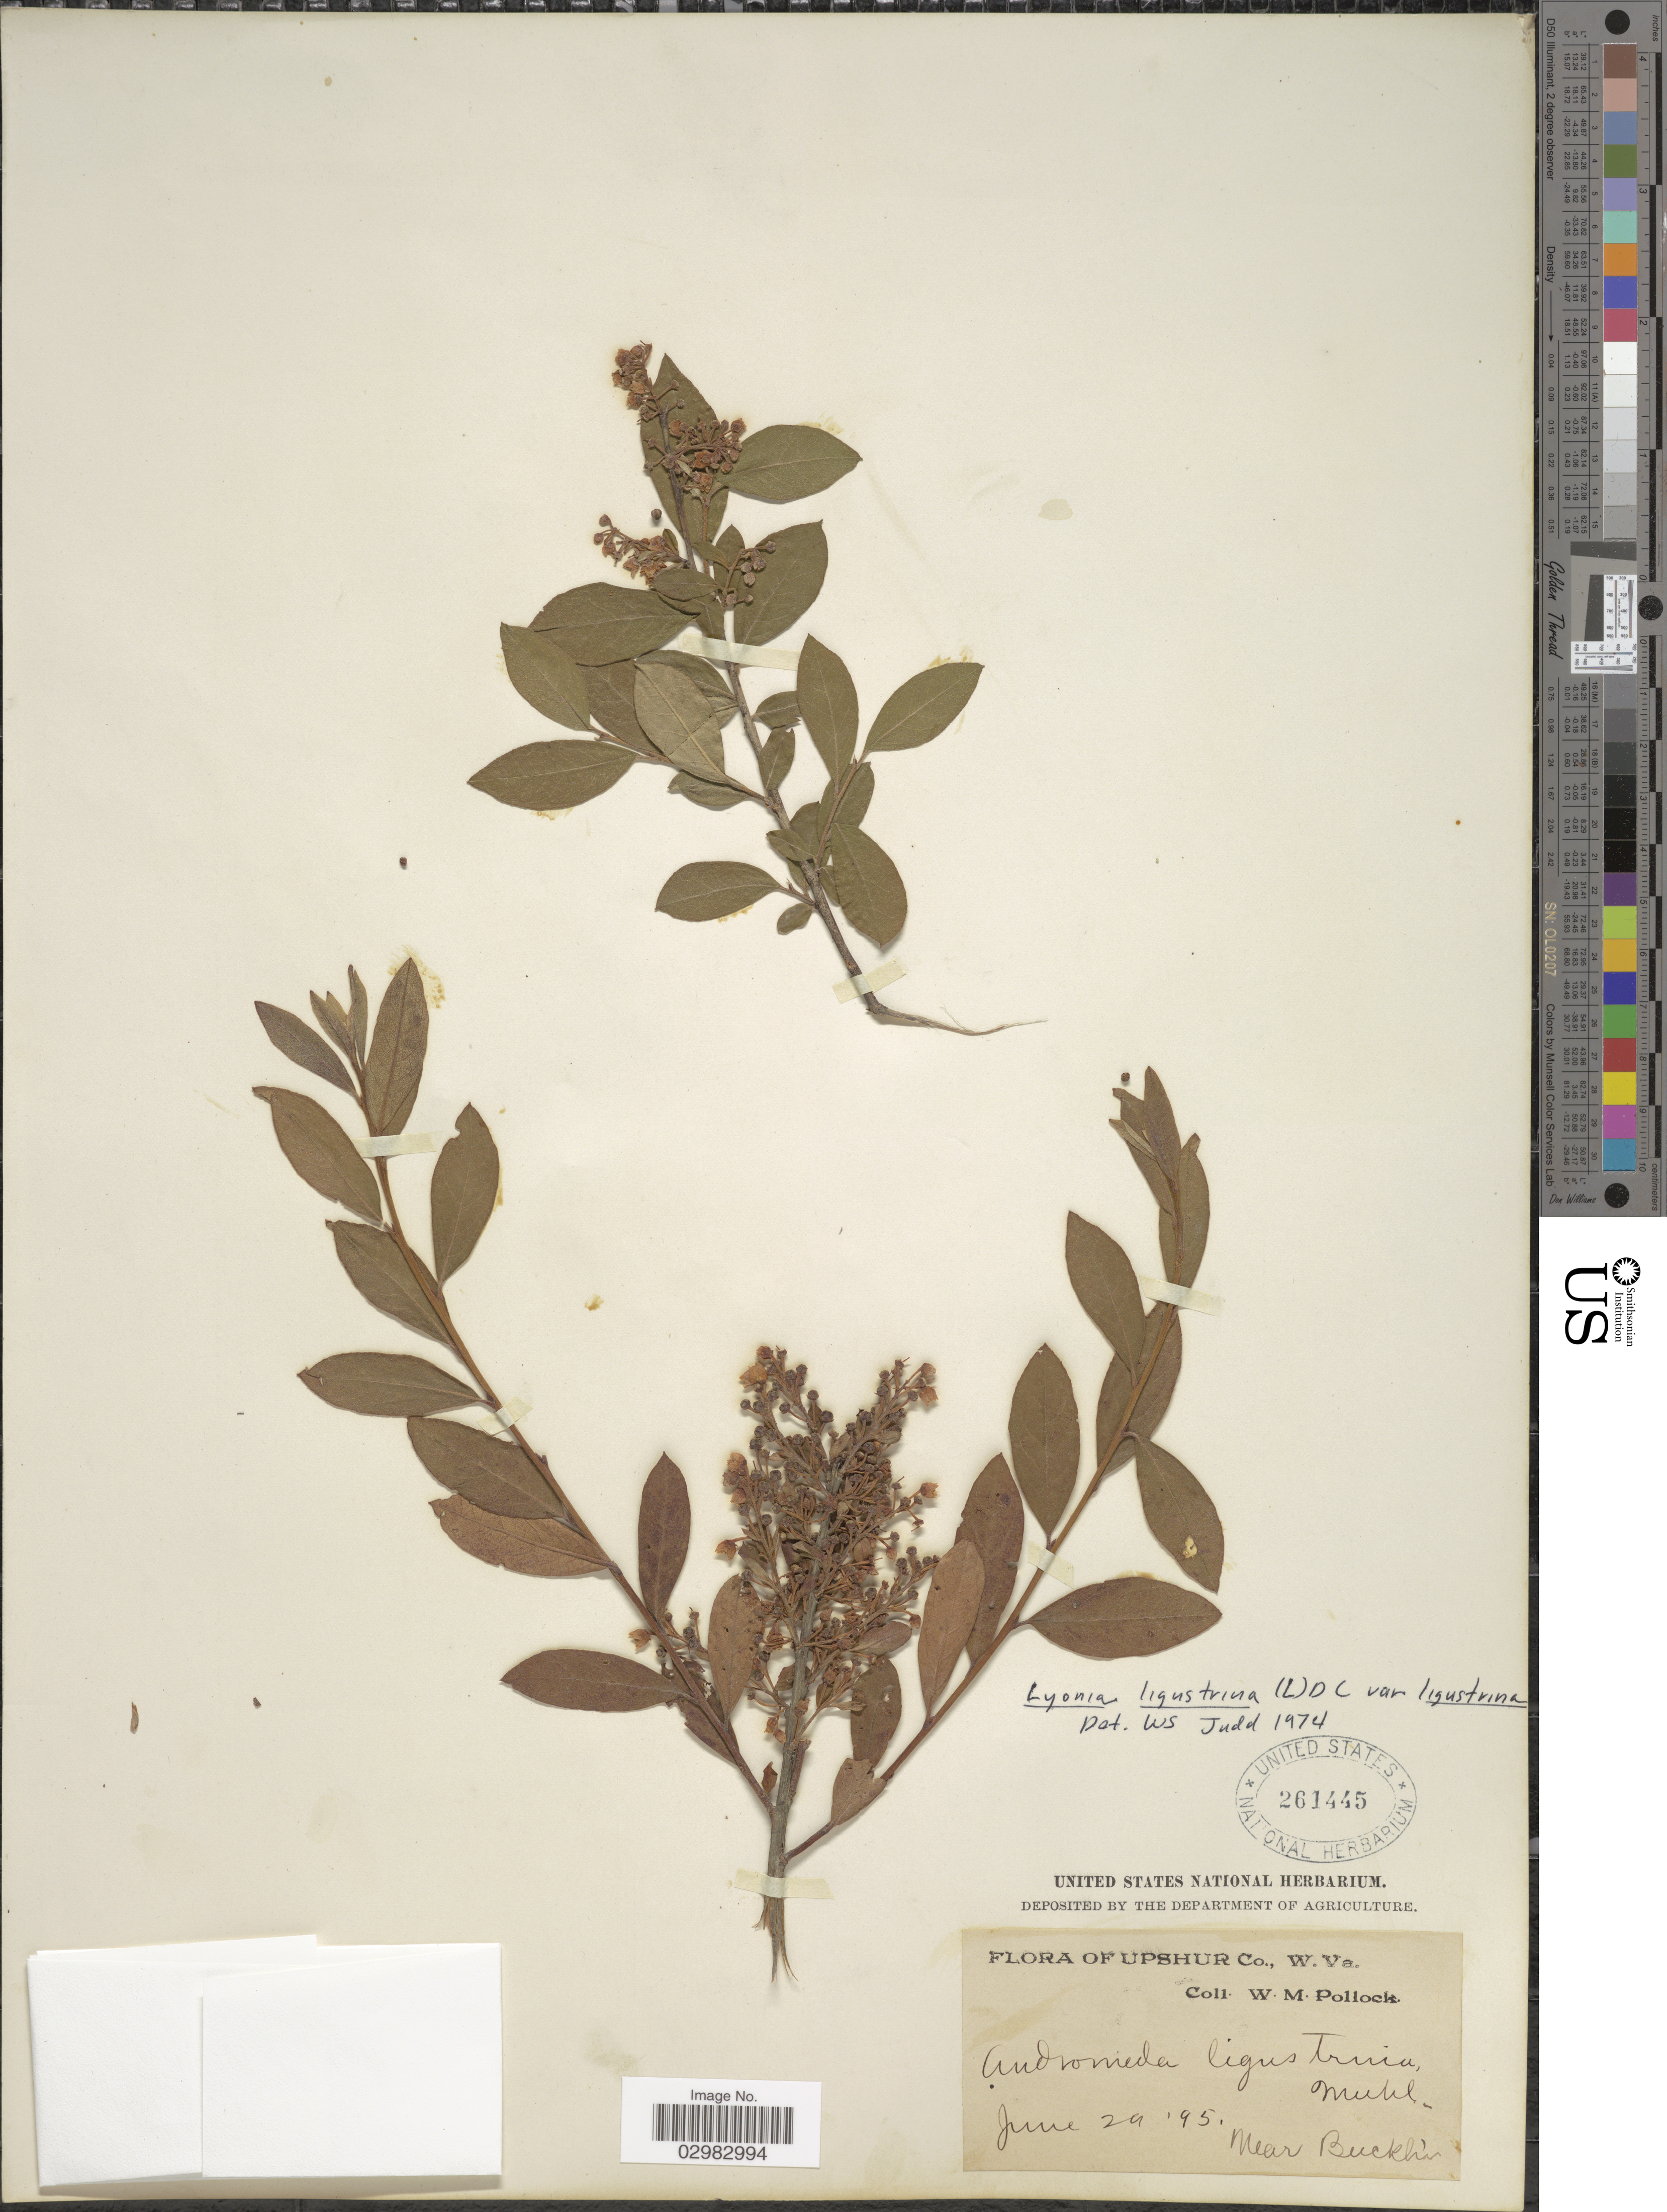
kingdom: Plantae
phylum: Tracheophyta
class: Magnoliopsida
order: Ericales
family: Ericaceae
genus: Lyonia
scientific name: Lyonia ligustrina var. ligustrina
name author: (L.) DC.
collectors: W. M. Pollock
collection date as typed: Transcribed d/m/y: 29/6/95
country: United States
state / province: West Virginia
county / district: Upshur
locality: Near Bucklin.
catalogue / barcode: US 261445